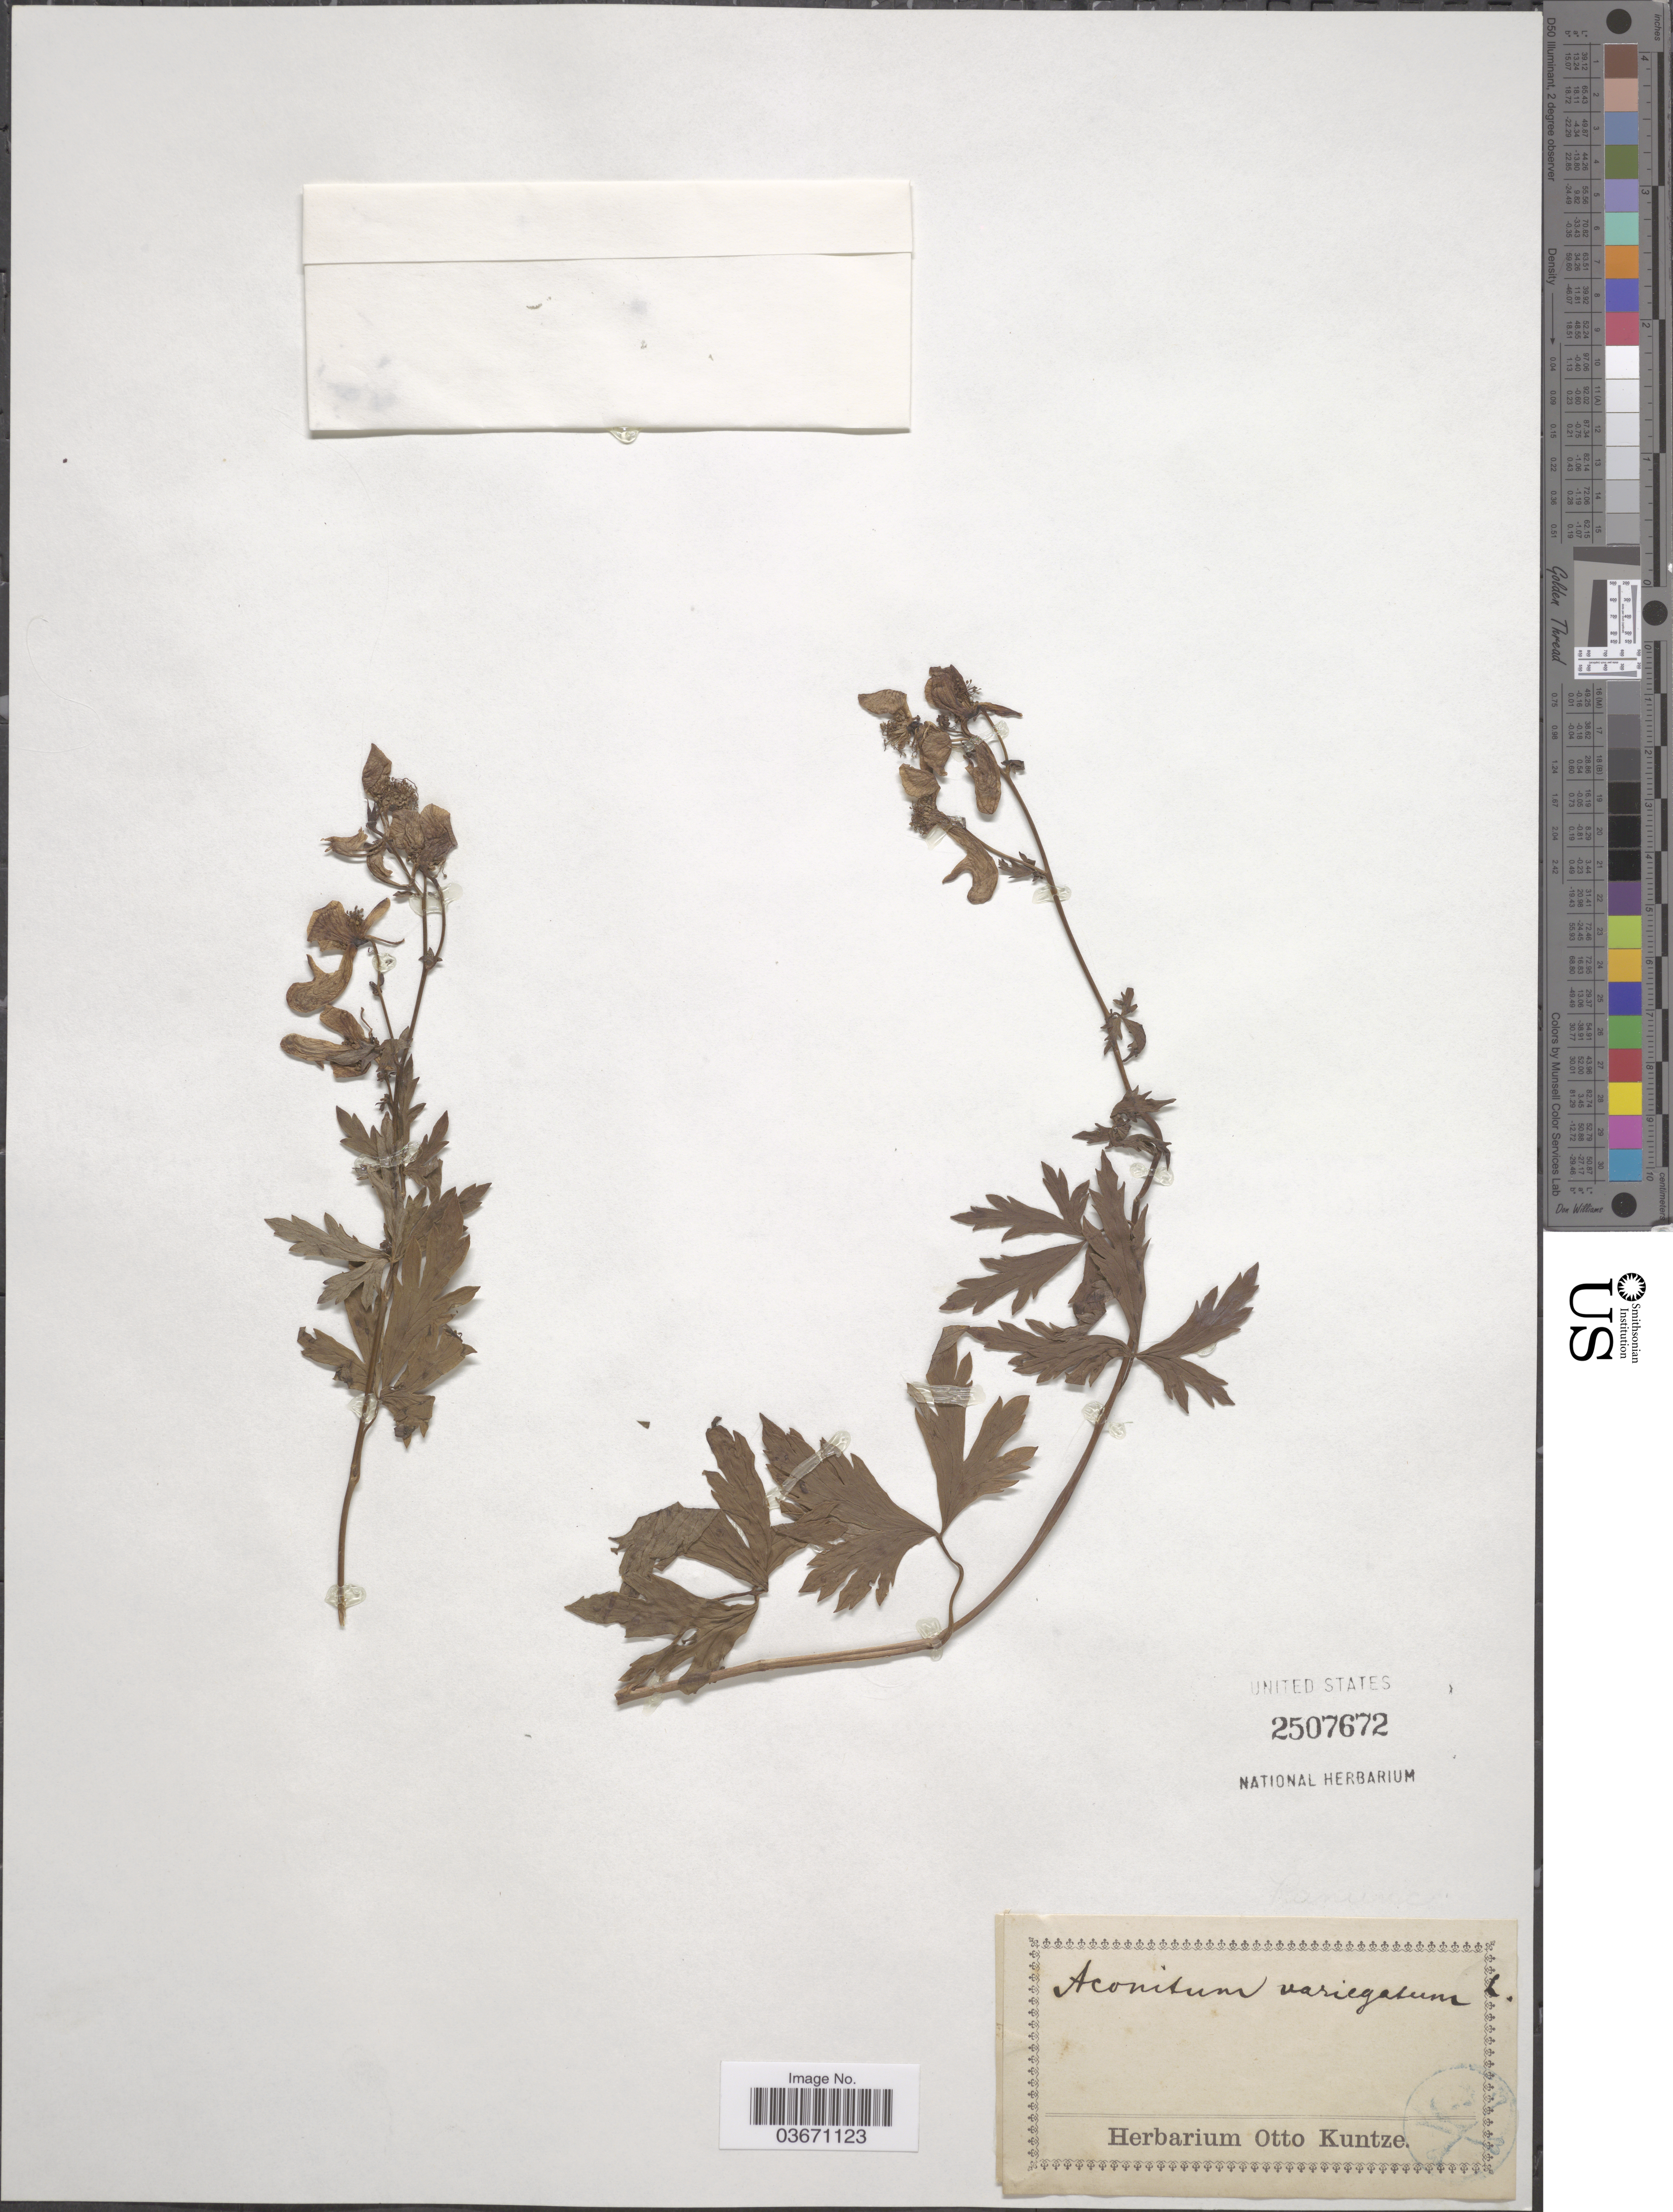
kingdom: Plantae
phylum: Tracheophyta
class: Magnoliopsida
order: Ranunculales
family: Ranunculaceae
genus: Aconitum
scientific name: Aconitum variegatum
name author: L.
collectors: ex herb. Otto Kuntze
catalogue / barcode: US 2507672